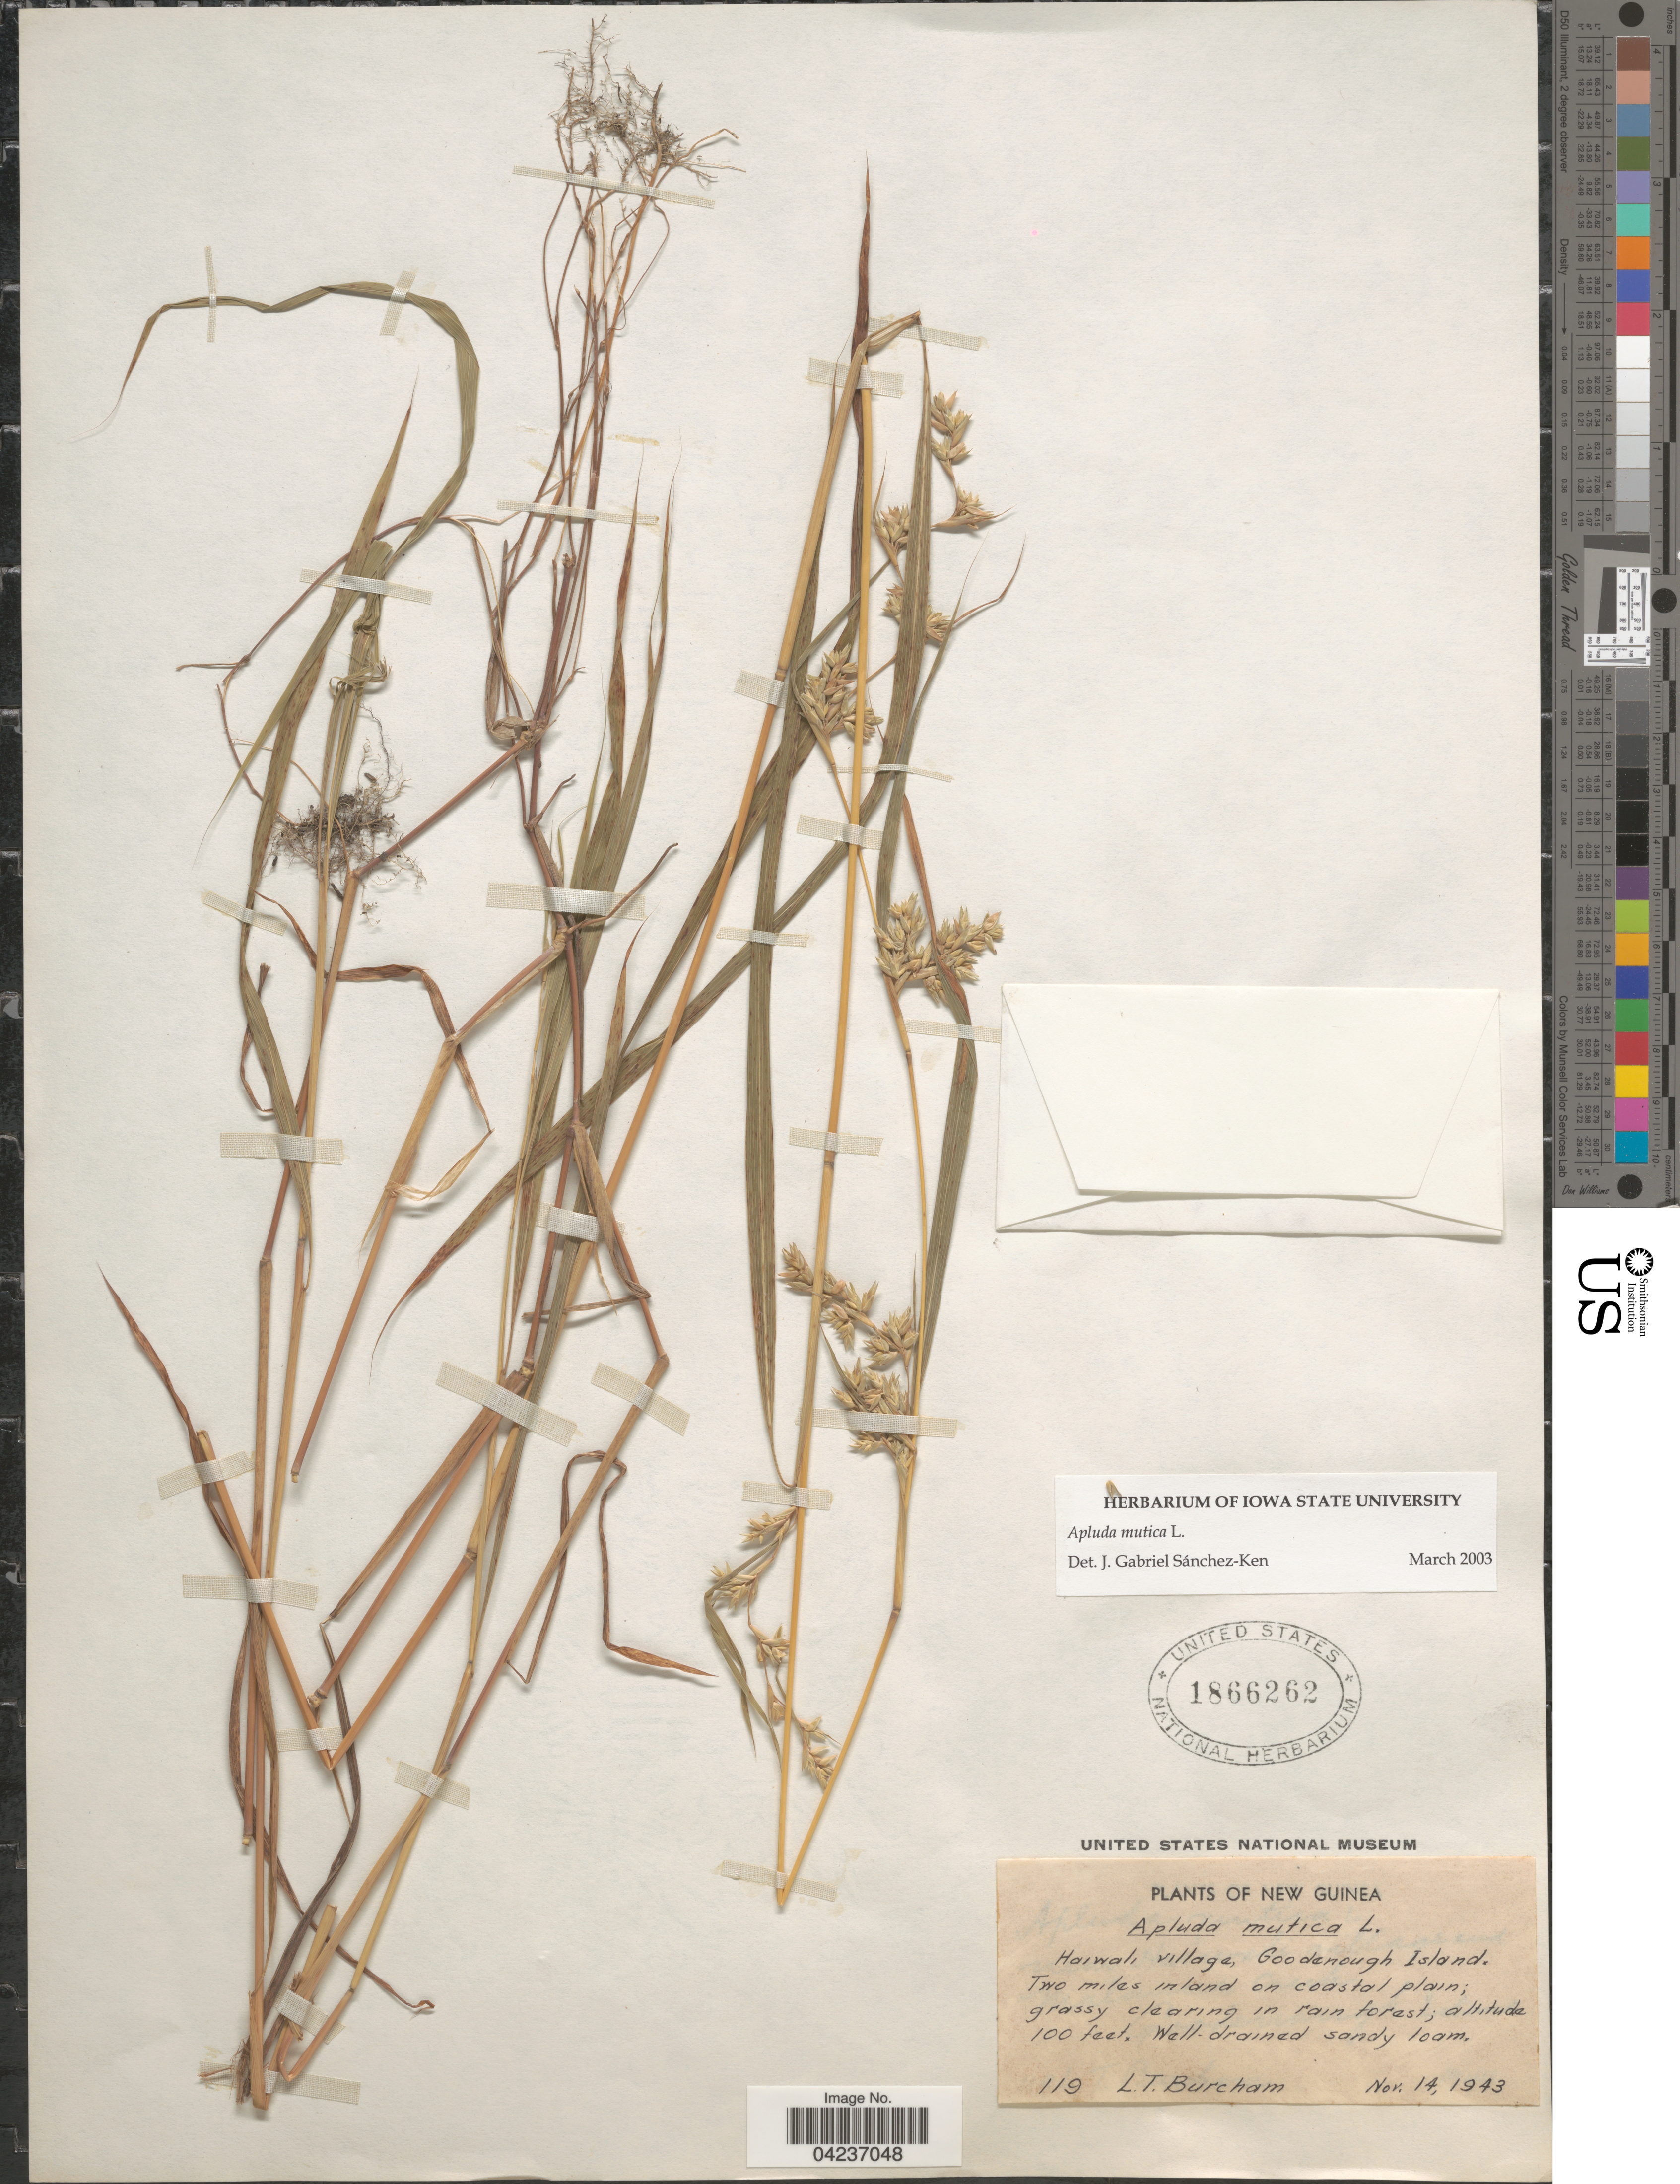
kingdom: Plantae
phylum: Tracheophyta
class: Liliopsida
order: Poales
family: Poaceae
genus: Apluda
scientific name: Apluda mutica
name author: L.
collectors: L. Burcham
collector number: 119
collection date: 1943-11-14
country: Papua New Guinea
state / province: Milne Bay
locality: New Guinea. Haiwali village, Goodenough Island. Two miles inland on coastal plain.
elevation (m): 30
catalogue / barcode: US 1866262